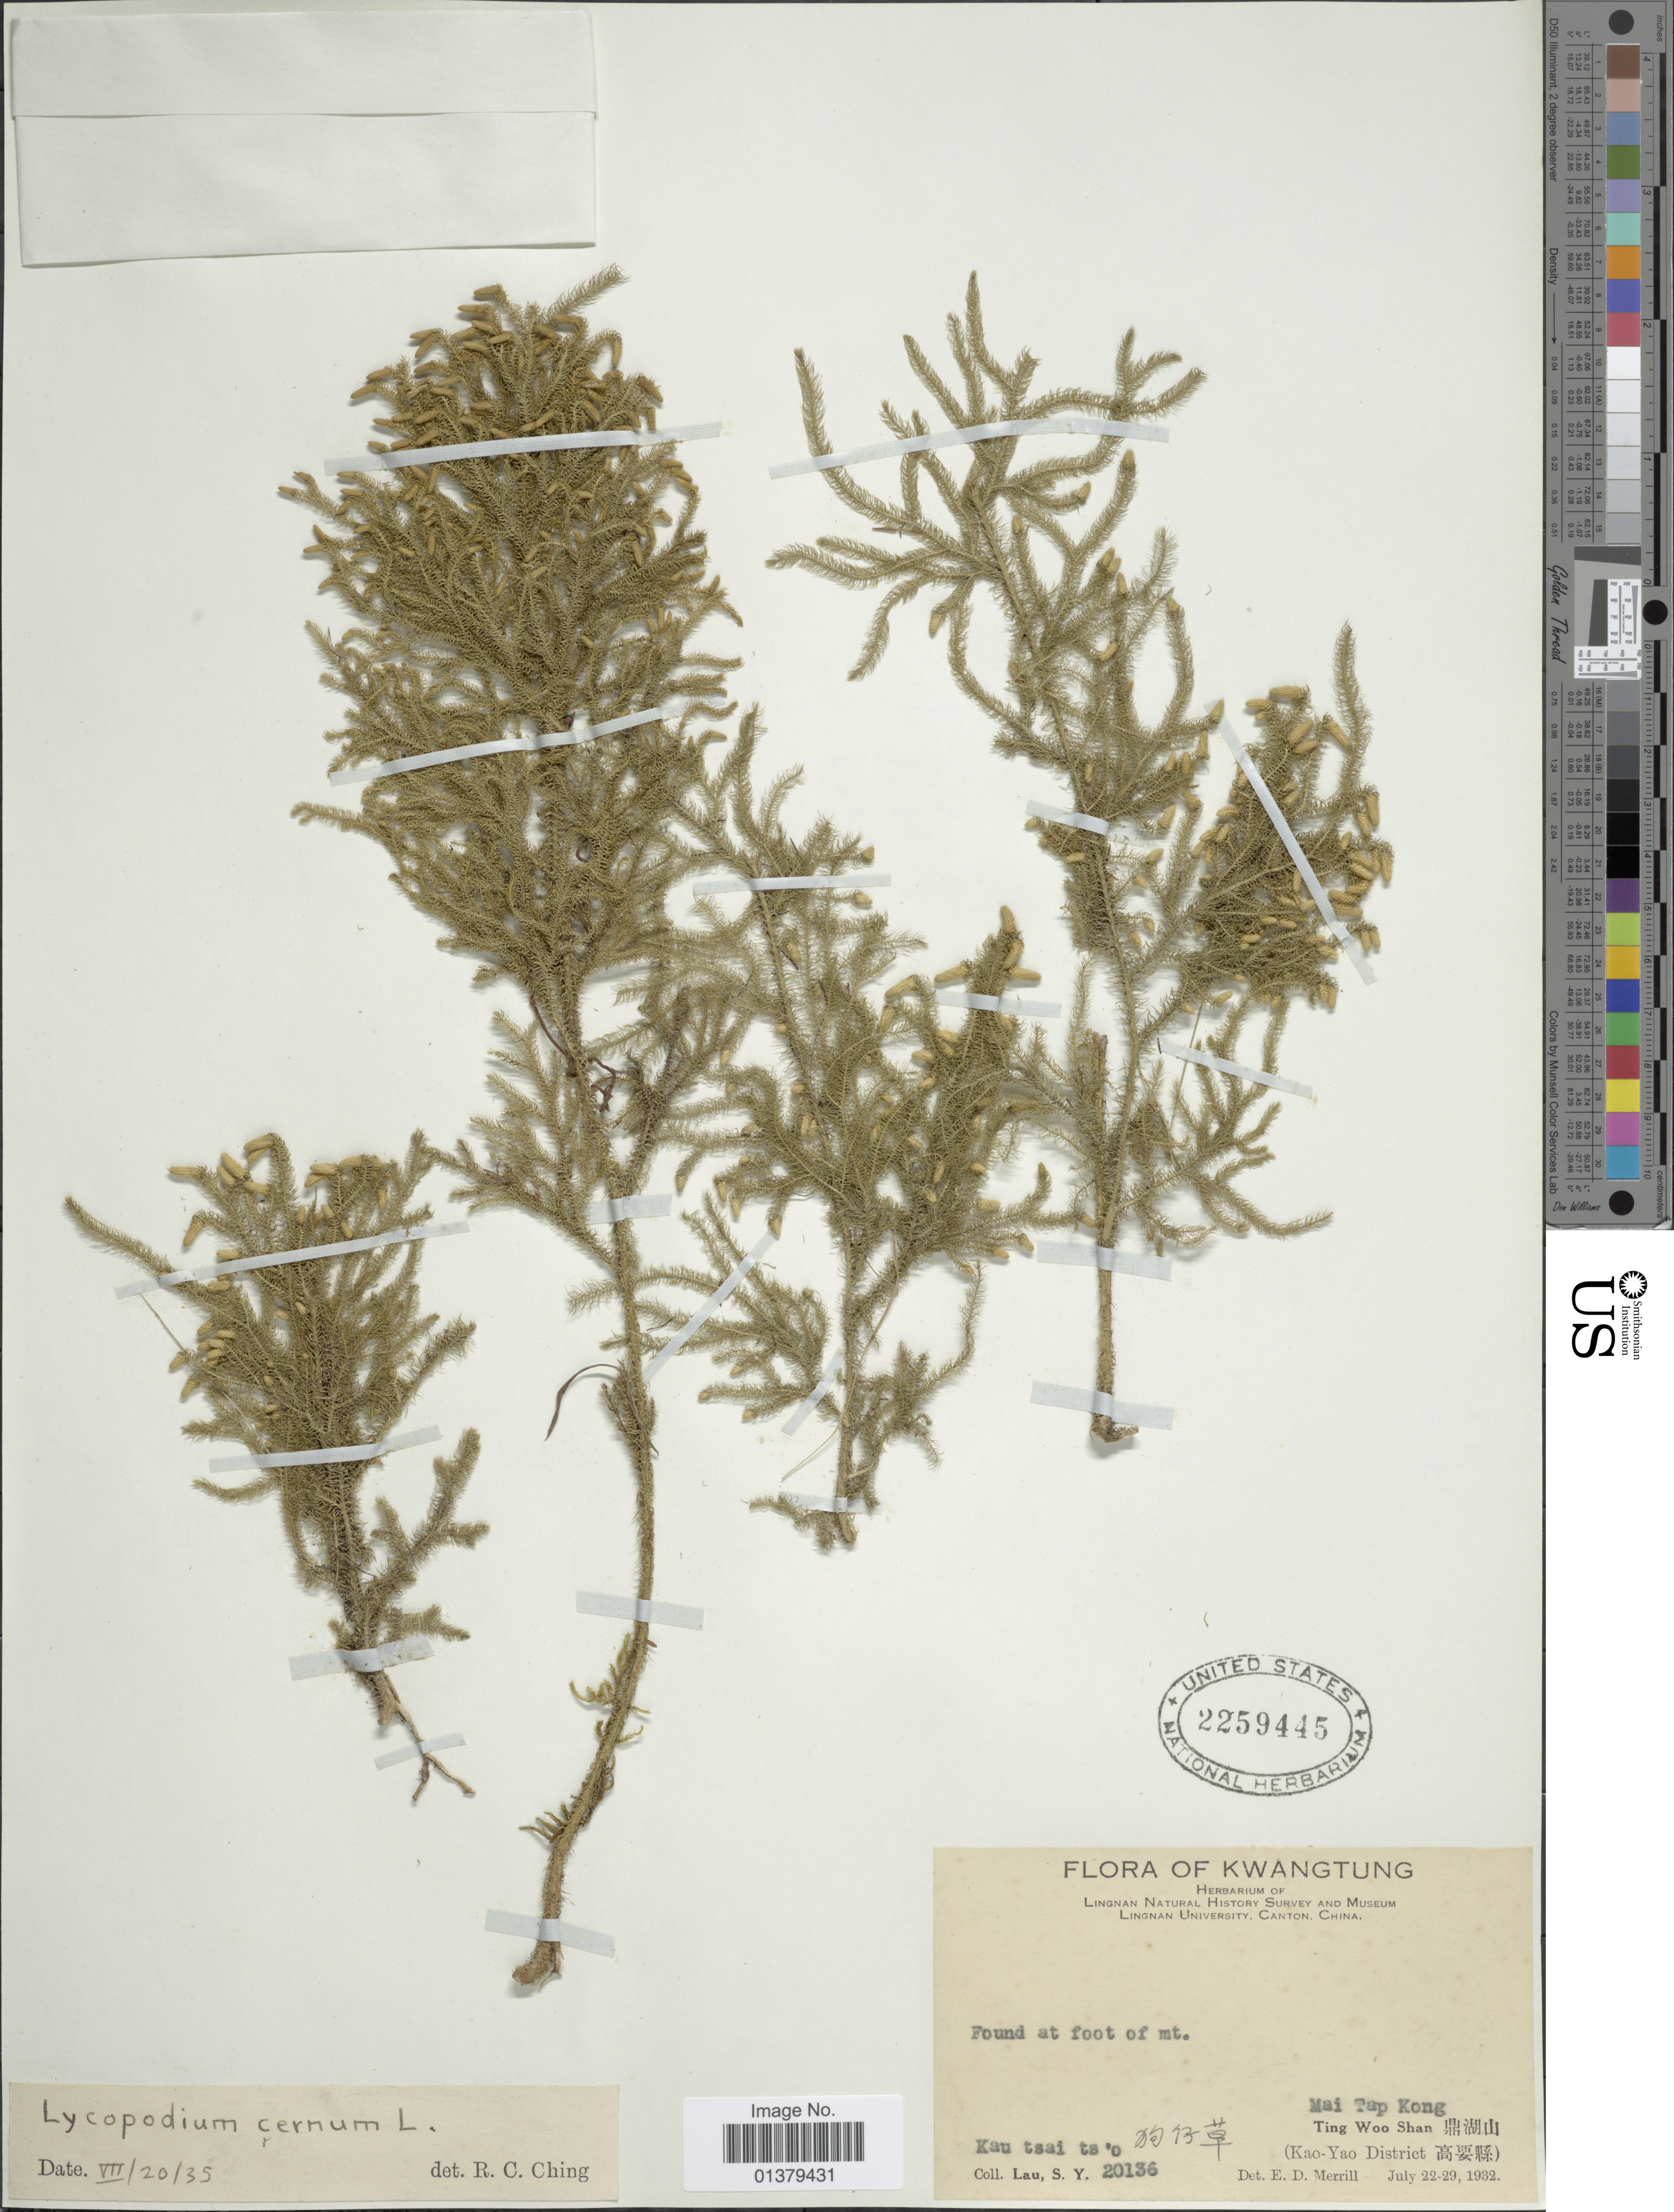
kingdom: Plantae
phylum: Tracheophyta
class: Lycopodiopsida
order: Lycopodiales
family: Lycopodiaceae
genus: Palhinhaea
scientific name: Palhinhaea cernua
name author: (L.) Vasc. & Franco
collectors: S. Y. Lau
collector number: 20136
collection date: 1932-07-22/1932-07-29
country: China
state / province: Guangdong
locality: Kwangtung, Mai Tap Kong Ting Woo Shan X, (Kao-Yao District X)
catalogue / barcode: US 2259445